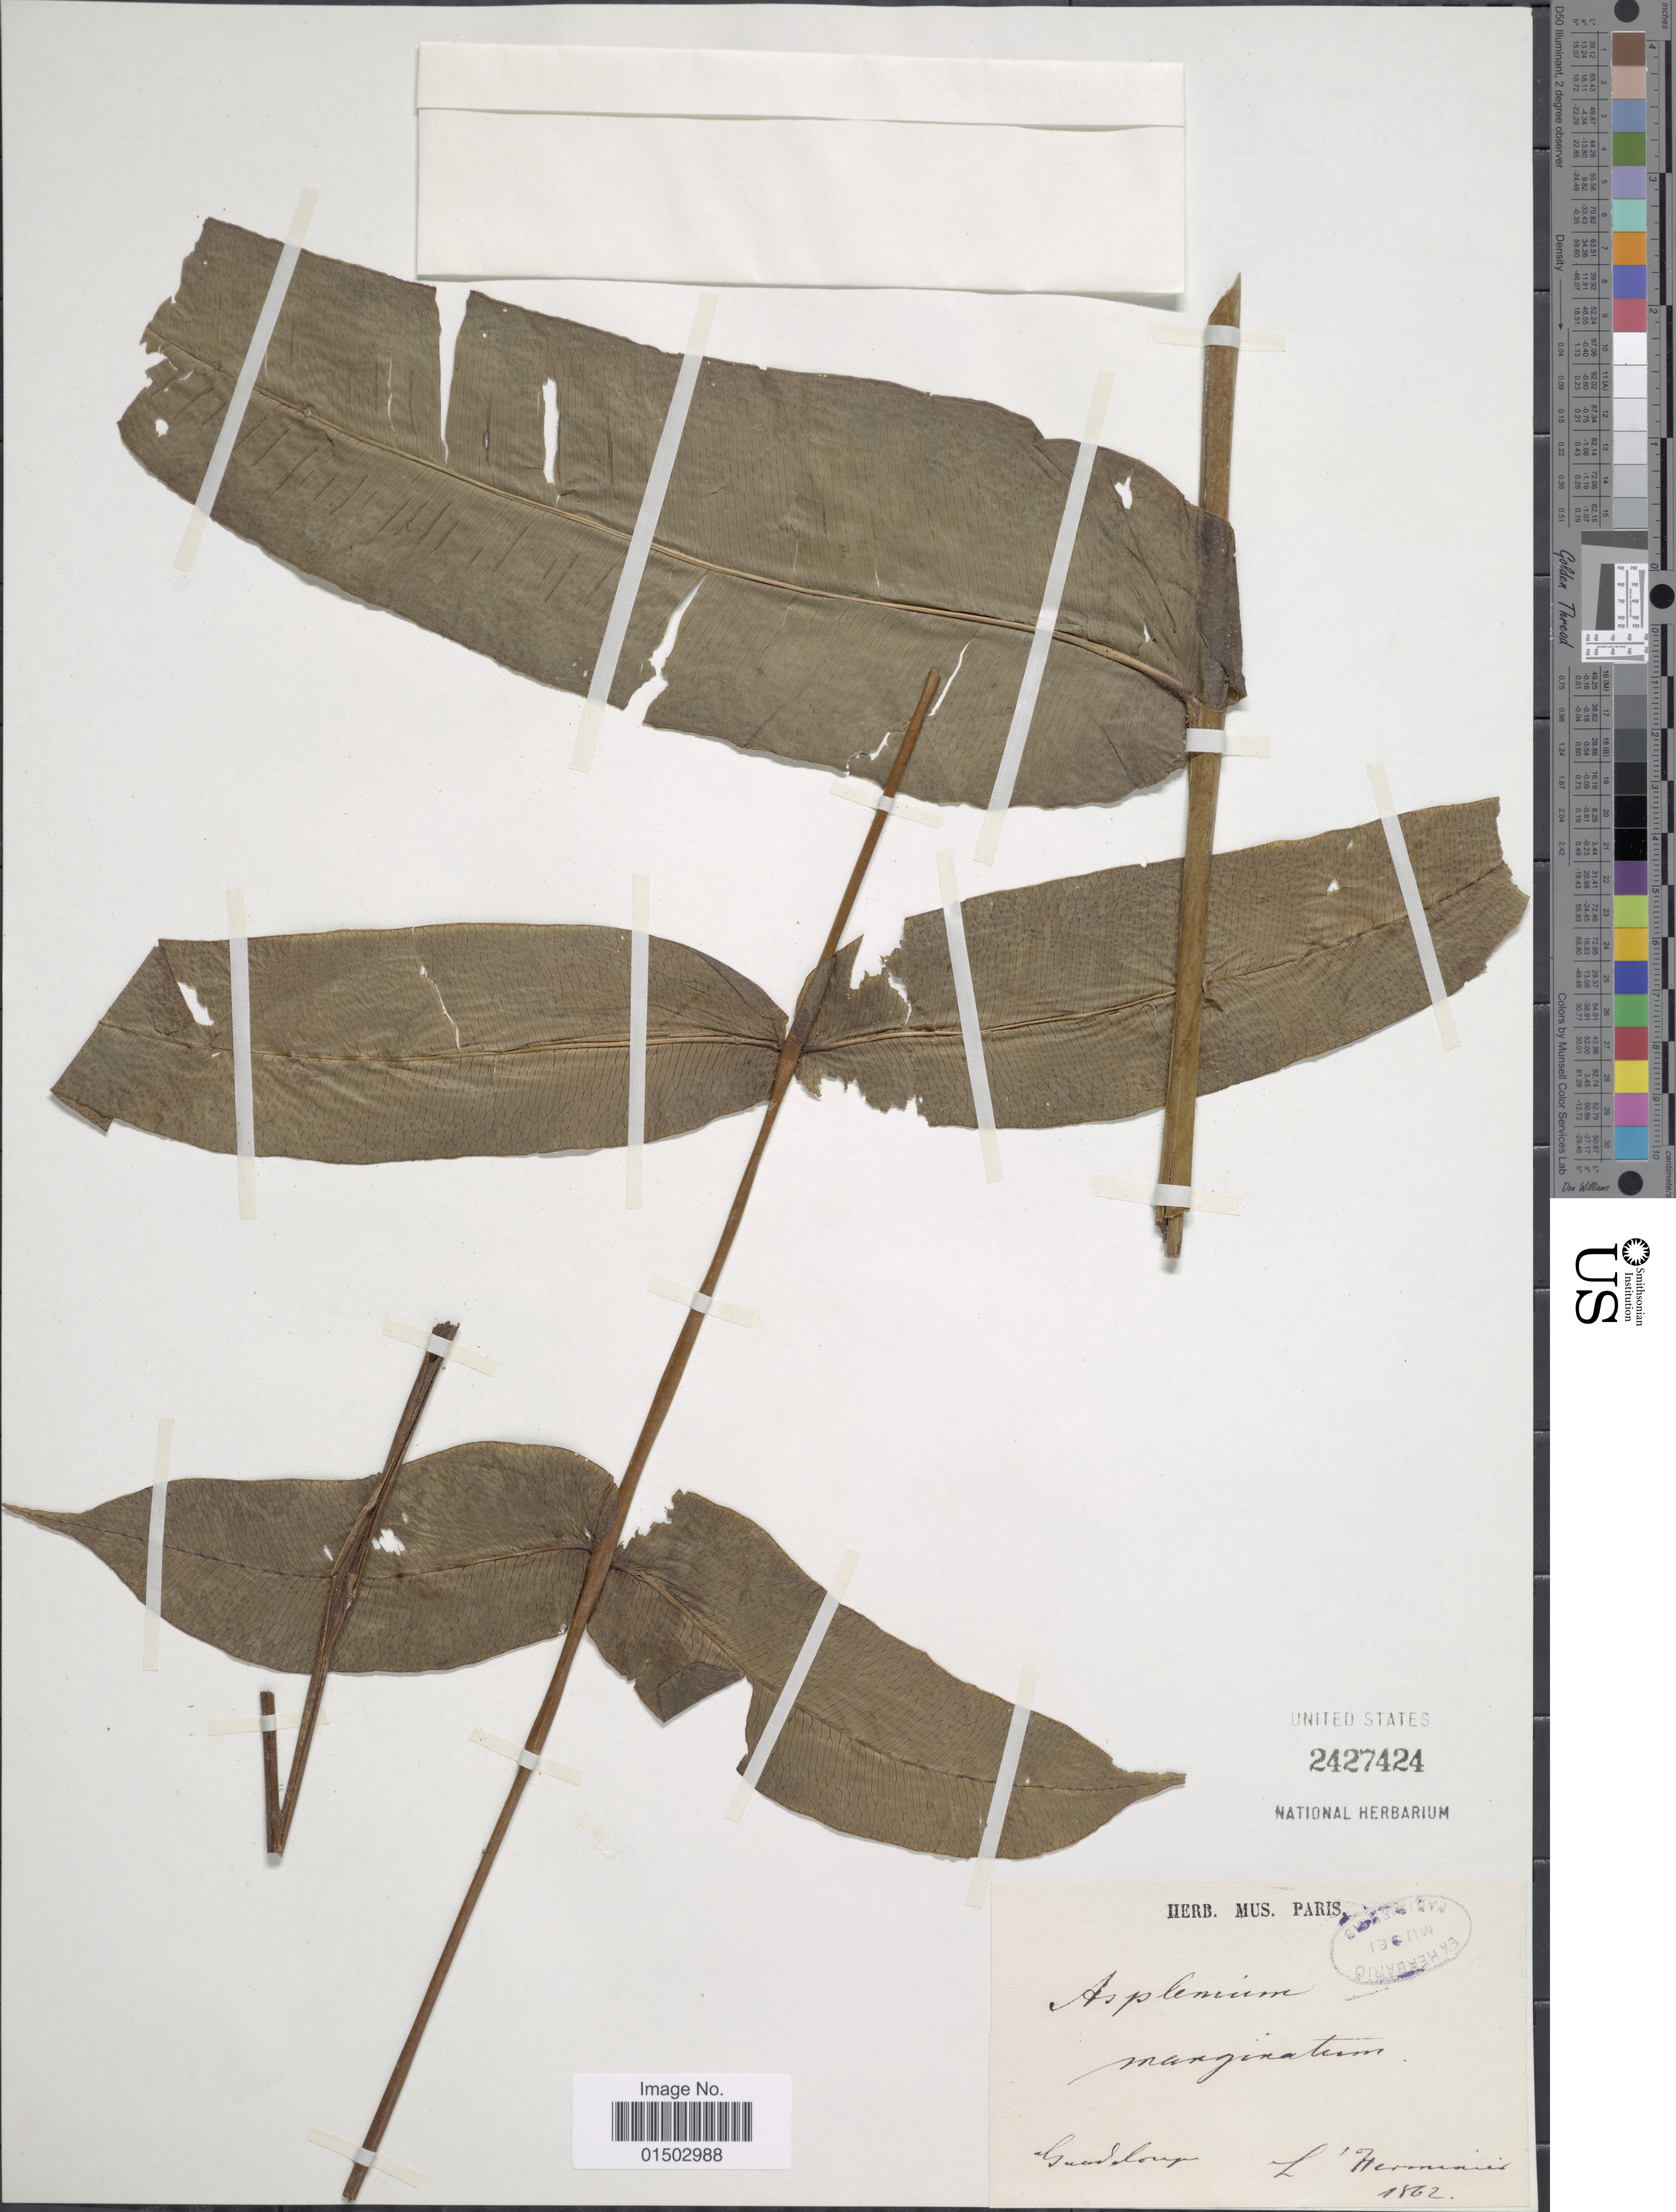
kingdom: Plantae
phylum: Tracheophyta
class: Polypodiopsida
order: Polypodiales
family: Hemidictyaceae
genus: Hemidictyum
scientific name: Hemidictyum marginatum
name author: (L.) C. Presl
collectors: F. L'Herminier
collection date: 1862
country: Guadeloupe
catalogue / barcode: US 2427424